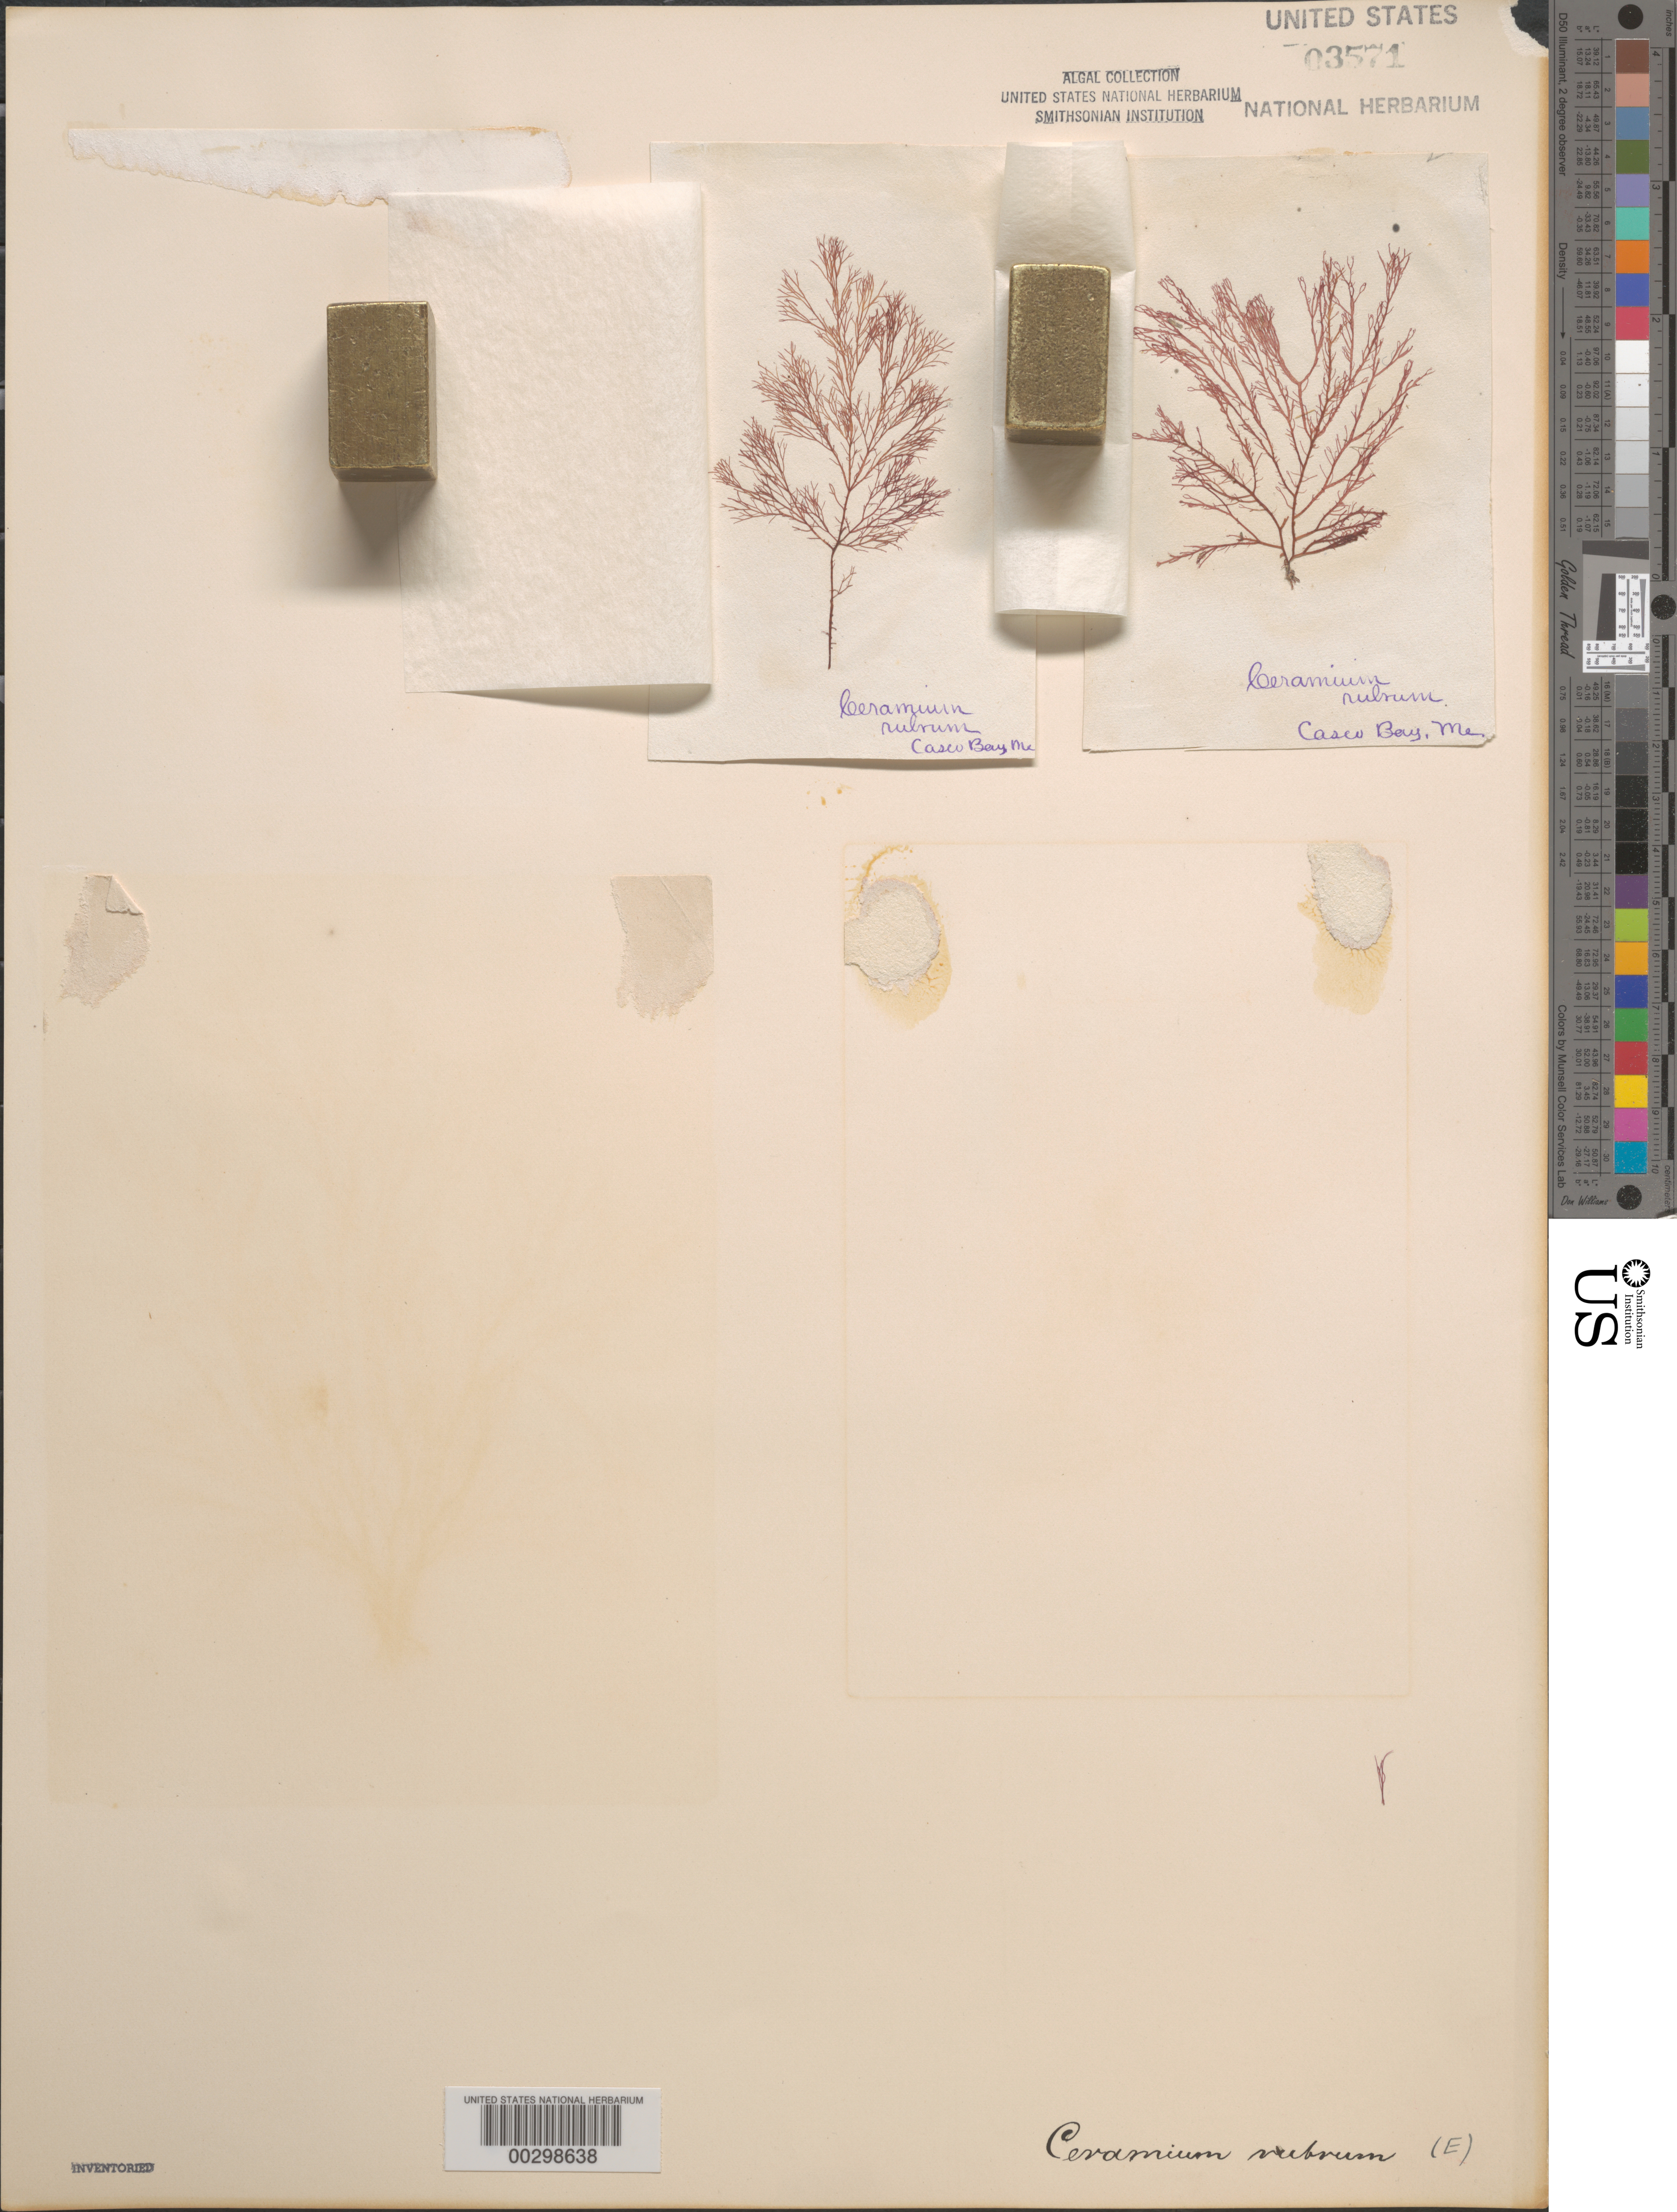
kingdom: Plantae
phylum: Rhodophyta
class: Florideophyceae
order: Ceramiales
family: Ceramiaceae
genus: Ceramium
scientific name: Ceramium rubrum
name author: C. Agardh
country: United States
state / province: Maine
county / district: Cumberland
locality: Casco Bay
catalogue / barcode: US 3571